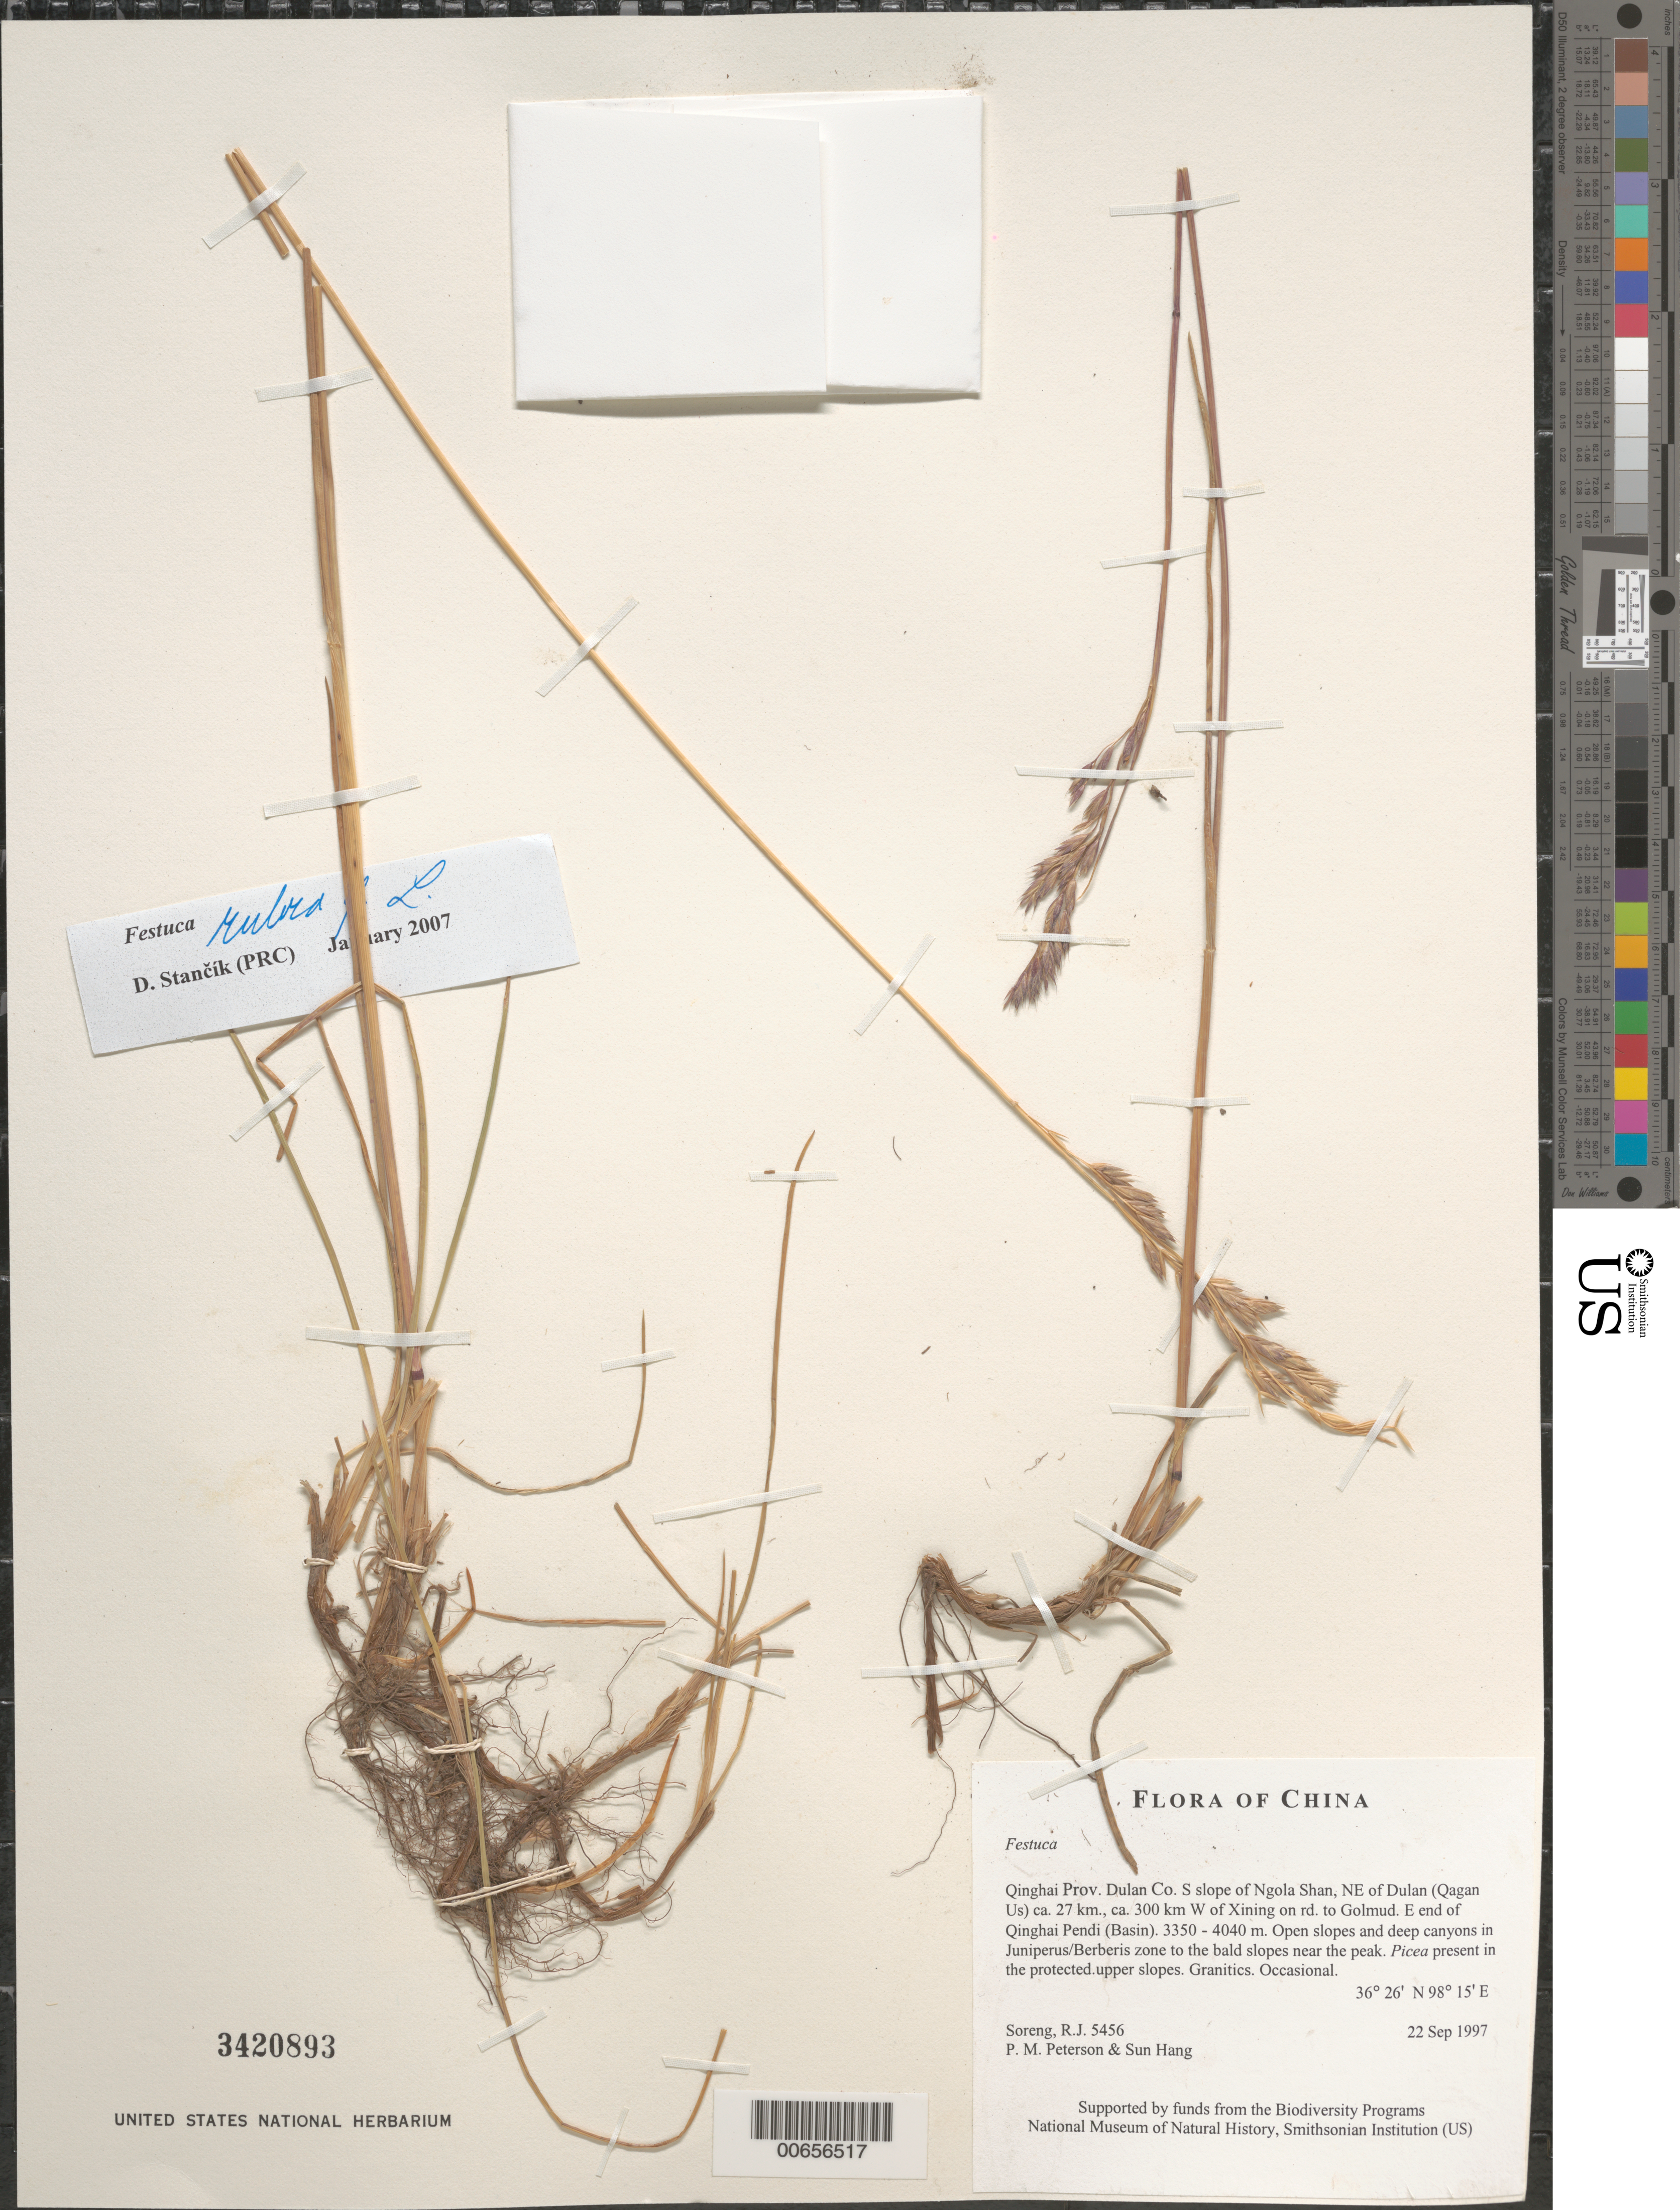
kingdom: Plantae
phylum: Tracheophyta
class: Liliopsida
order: Poales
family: Poaceae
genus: Festuca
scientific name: Festuca sp.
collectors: R. J. Soreng, P. M. Peterson & Sun Hang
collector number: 5456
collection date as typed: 22 Sep 1997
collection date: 1997-09-22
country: China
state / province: Qinghai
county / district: Dulan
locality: S slope of Ngola Shan, NE of Dulan (Qagan Us) ca. 27 km., ca. 300 km W of Xining on rd. to Golmud. E end of Qinghai Pendi (Basin).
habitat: Open slopes and deep canyons in Juniperus/Berberis zone to the bald slopes near the peak. Picea present in the protected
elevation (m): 3350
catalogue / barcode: US 3420893